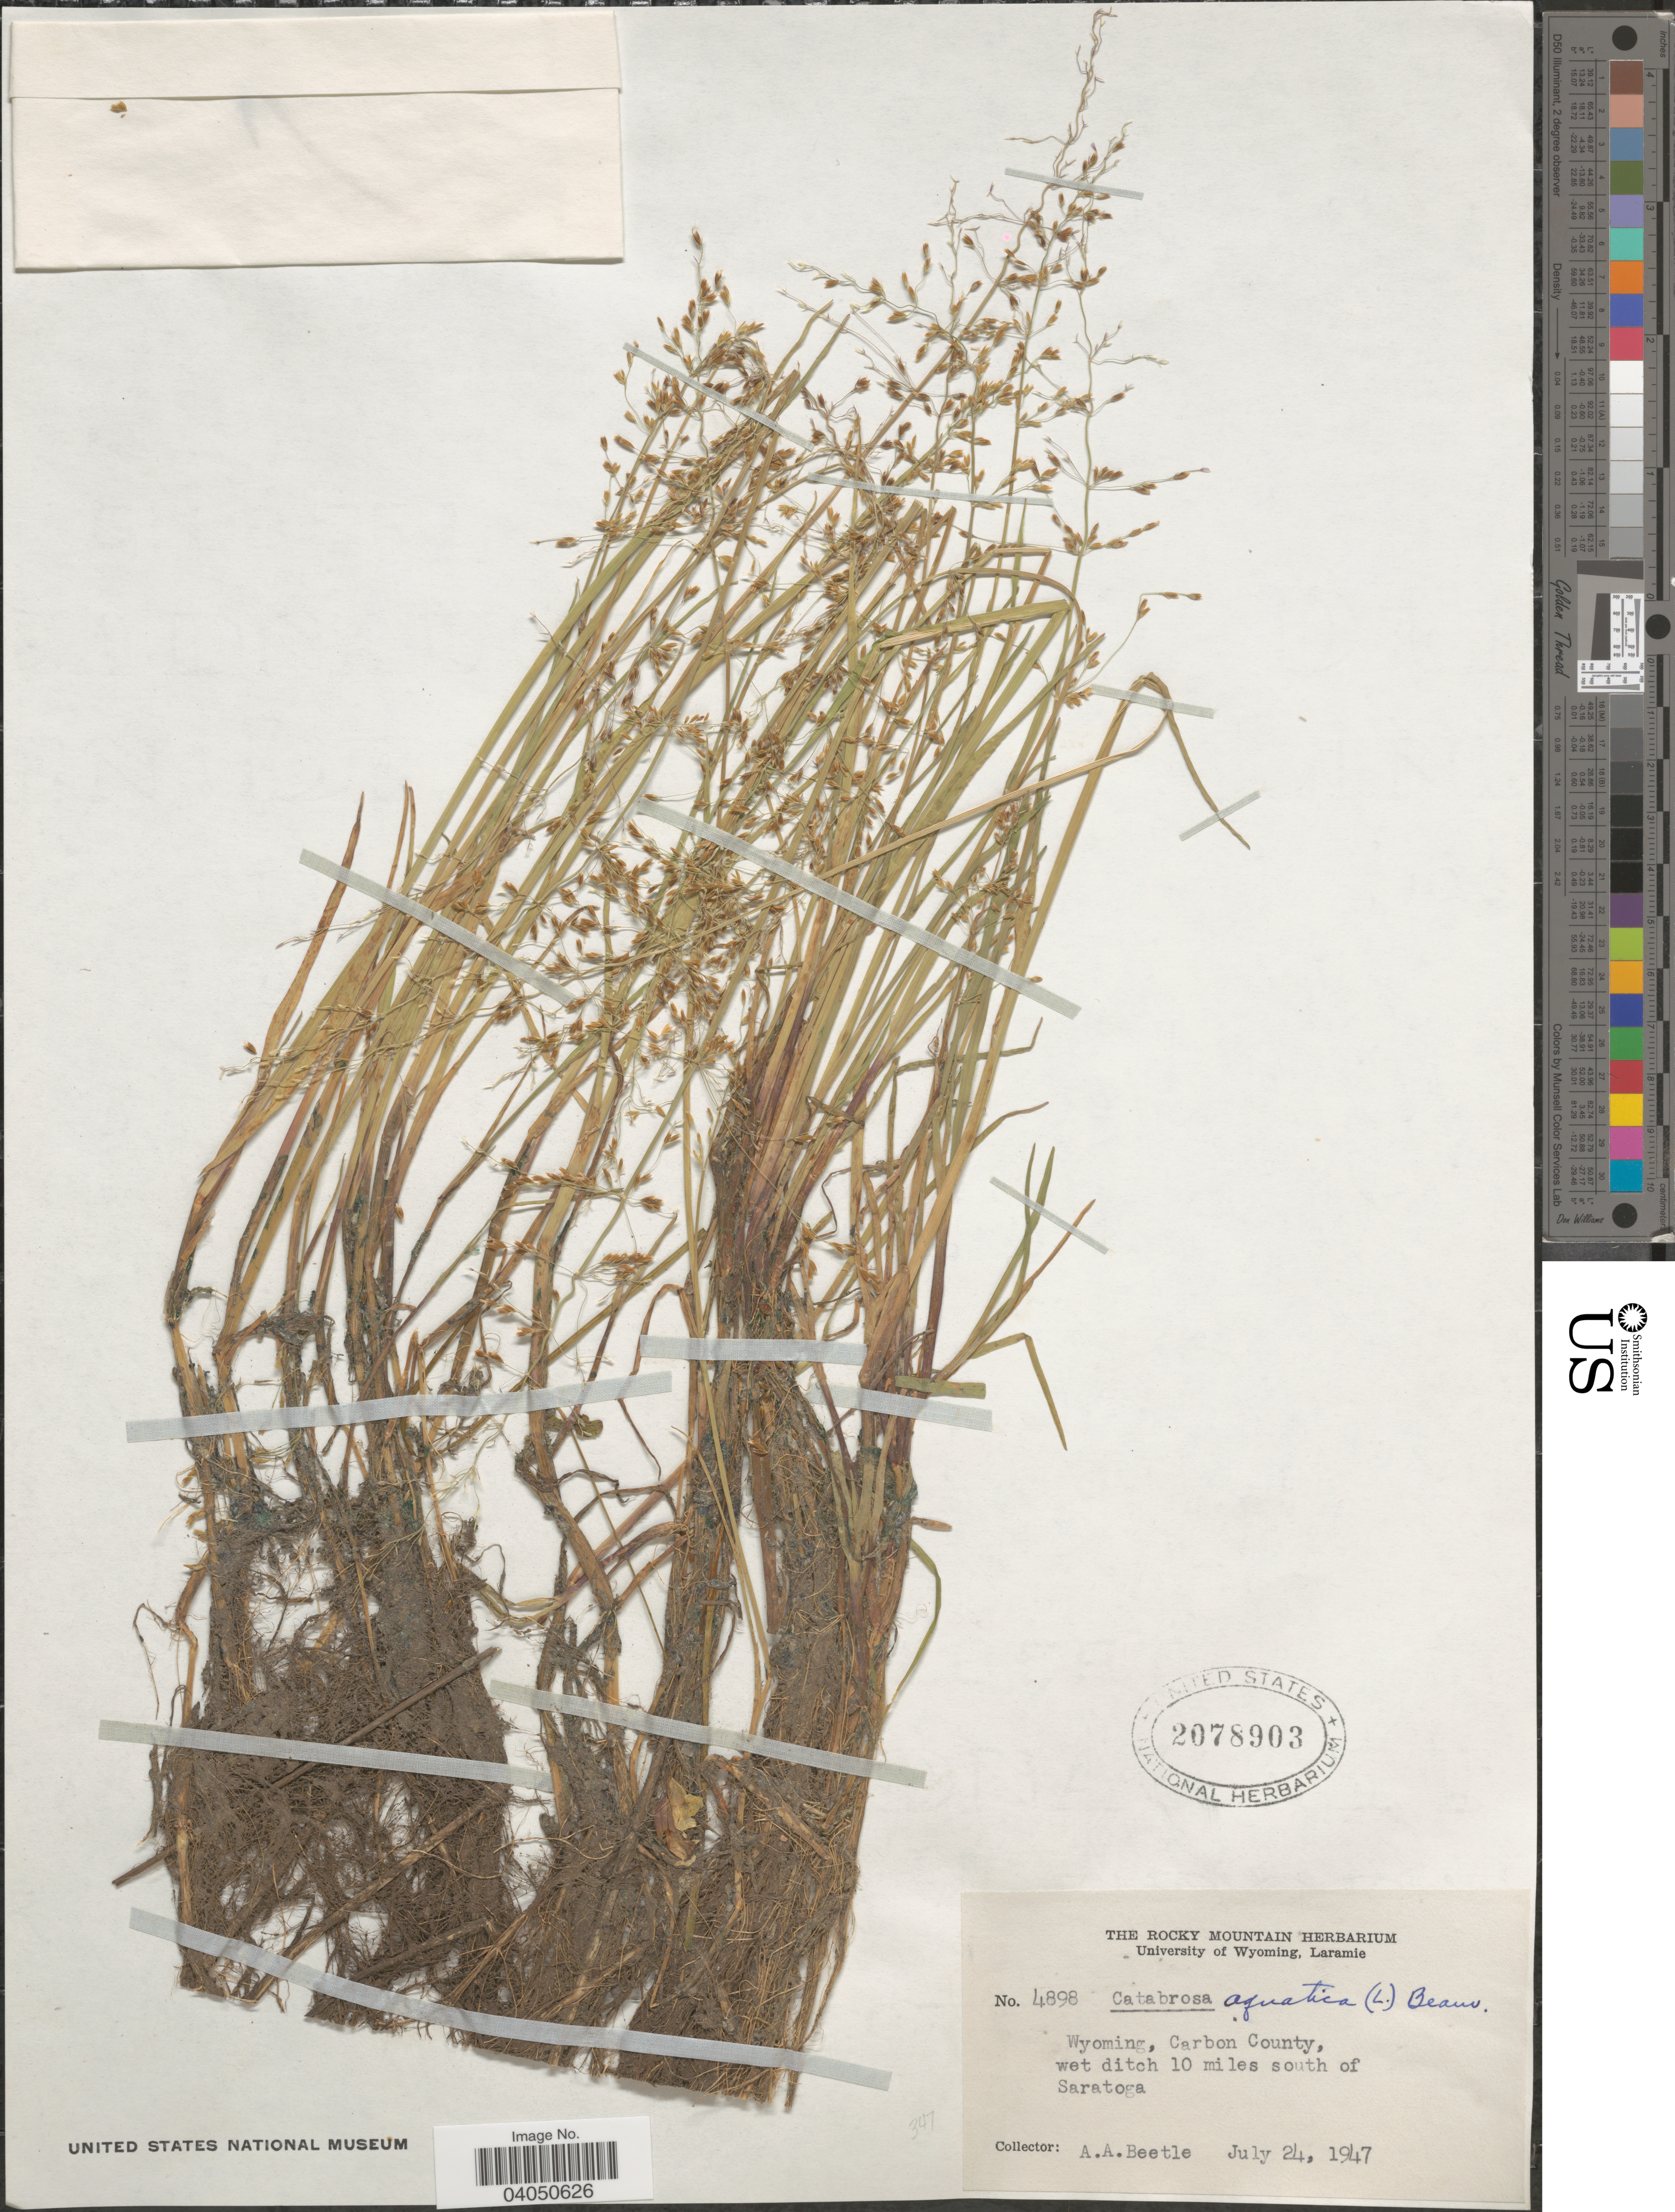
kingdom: Plantae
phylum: Tracheophyta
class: Liliopsida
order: Poales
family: Poaceae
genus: Catabrosa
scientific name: Catabrosa aquatica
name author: (L.) P. Beauv.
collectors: A. A. Beetle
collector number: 4898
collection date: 1947-07-24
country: United States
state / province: Wyoming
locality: Carbon County, wet ditch 10 miles south of Saratoga.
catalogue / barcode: US 2078903